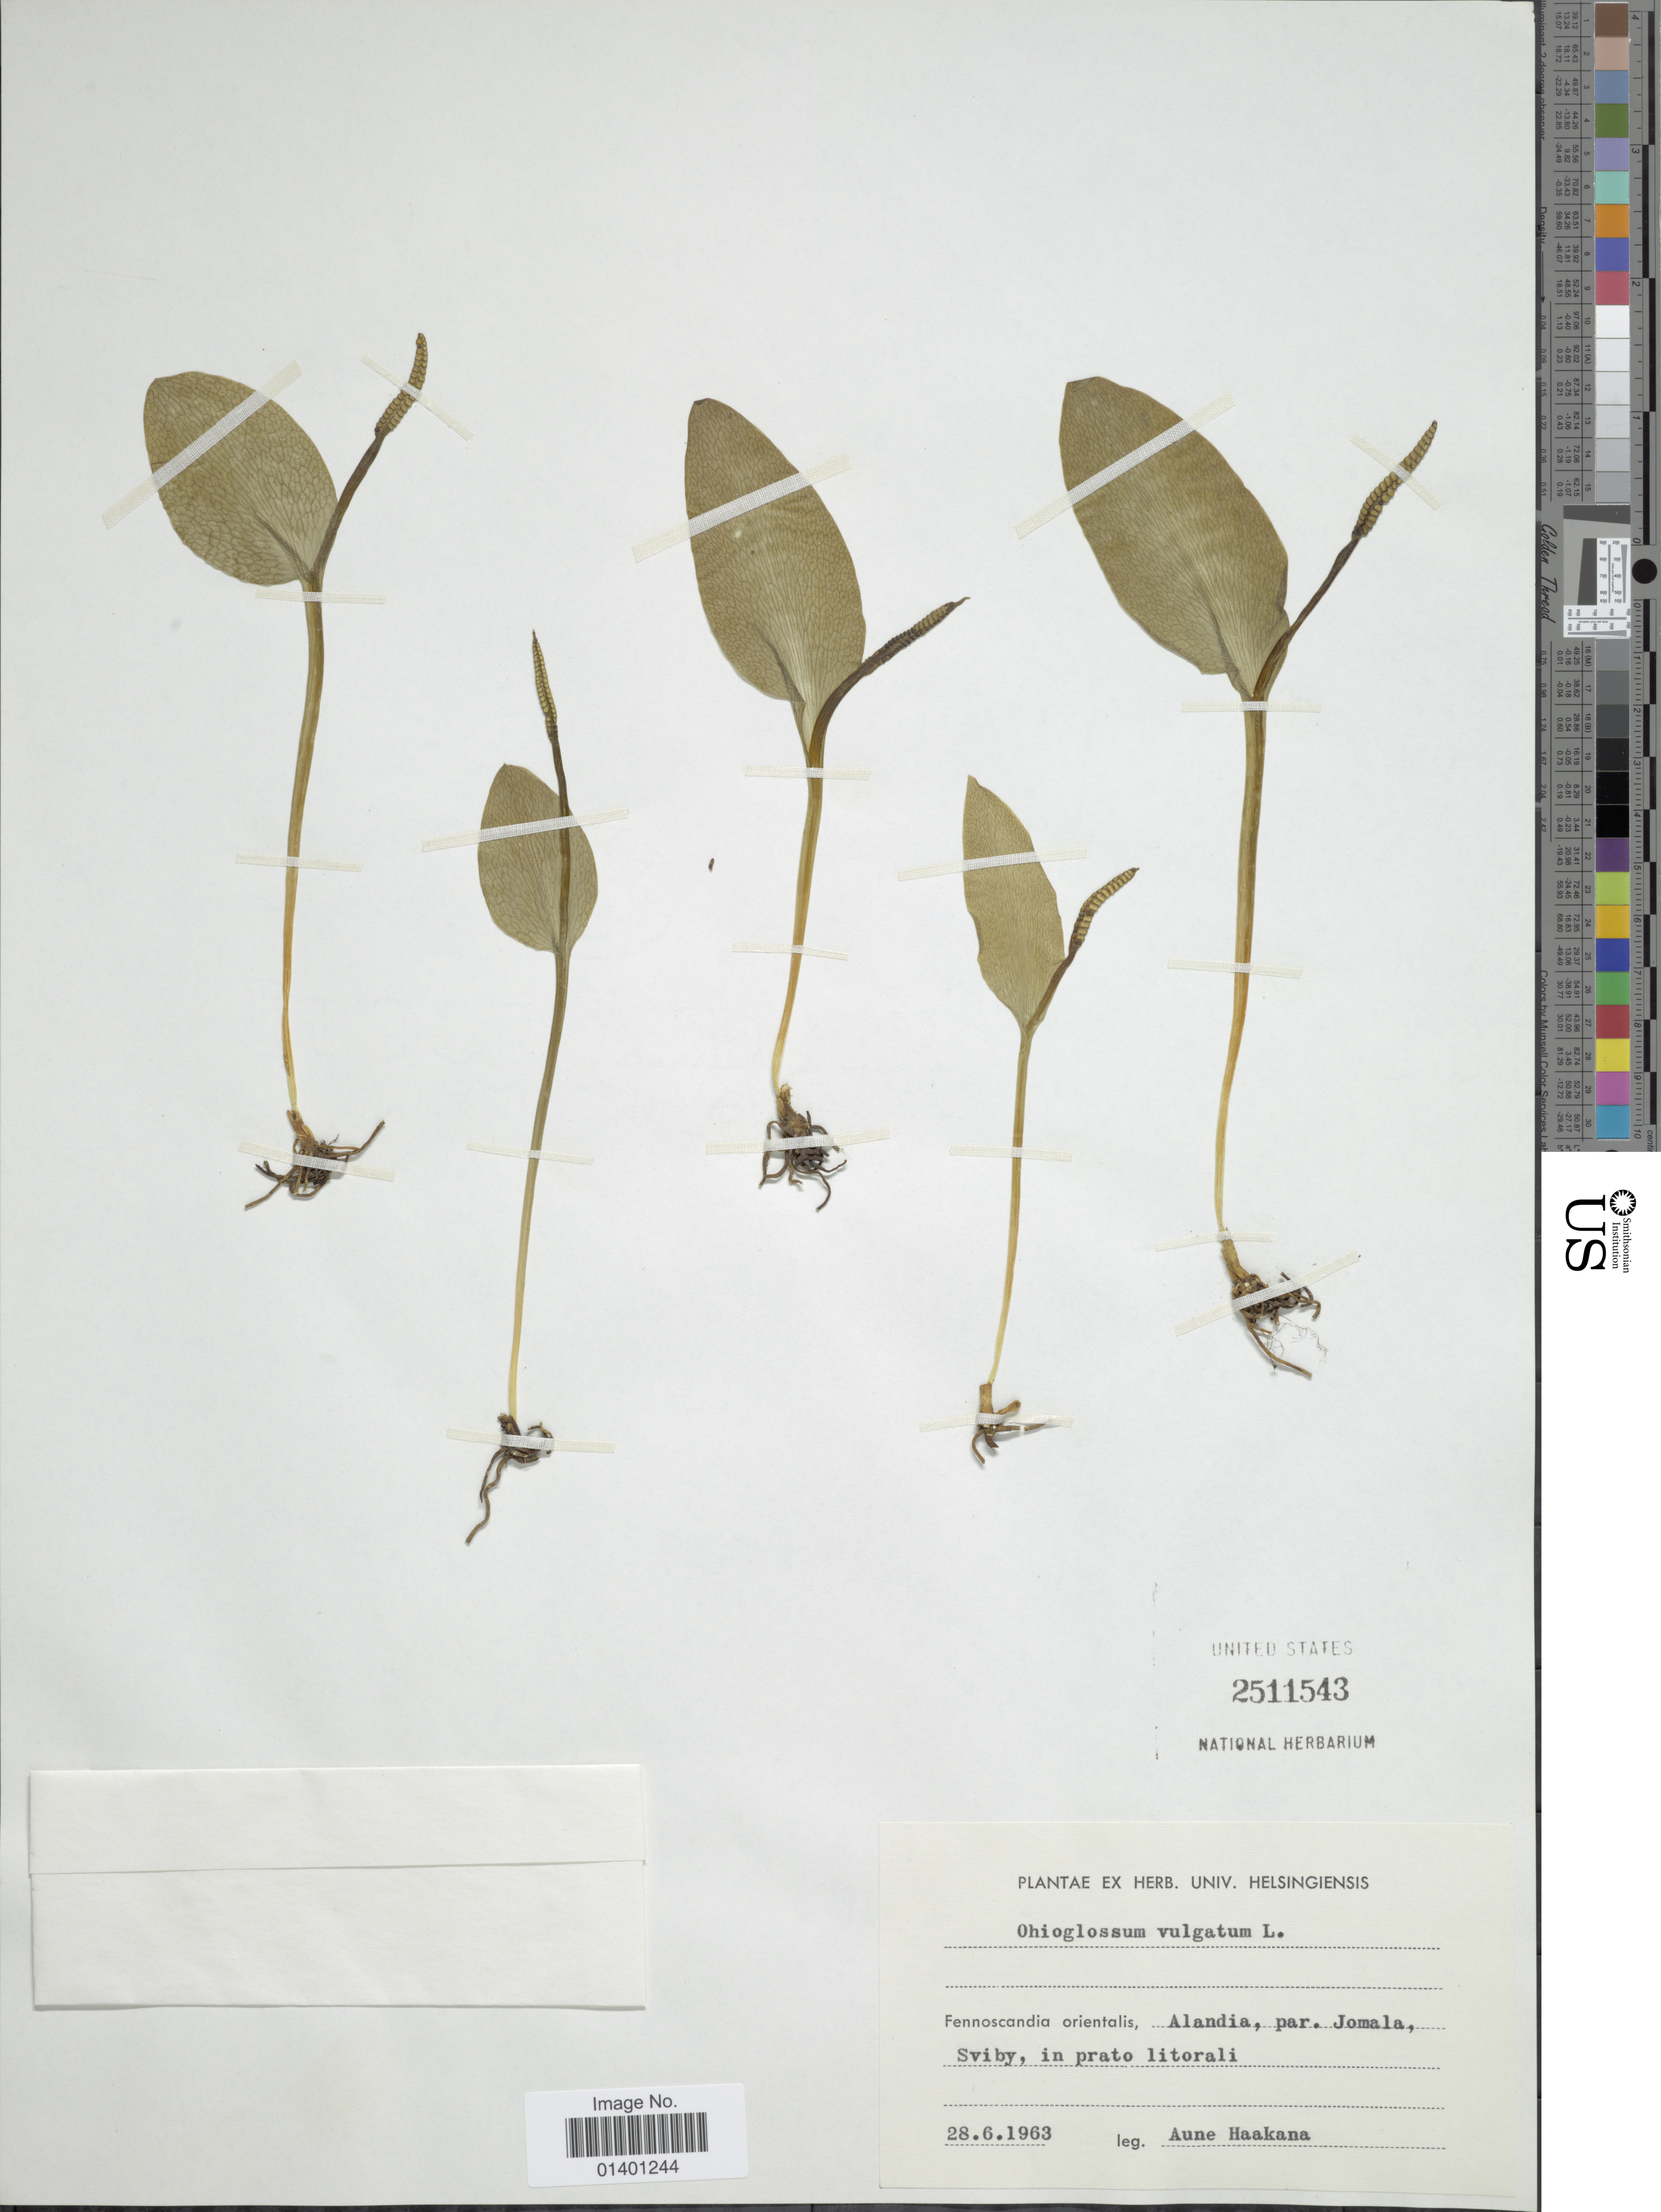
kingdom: Plantae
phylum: Tracheophyta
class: Polypodiopsida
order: Ophioglossales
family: Ophioglossaceae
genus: Ophioglossum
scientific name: Ophioglossum vulgatum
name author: L.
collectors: A. Haakana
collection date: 1963-06-28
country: Finland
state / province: Ahvenanmaa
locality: Fennoscandia orientalis, Alandia, par. Jomala Sviby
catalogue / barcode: US 2511543